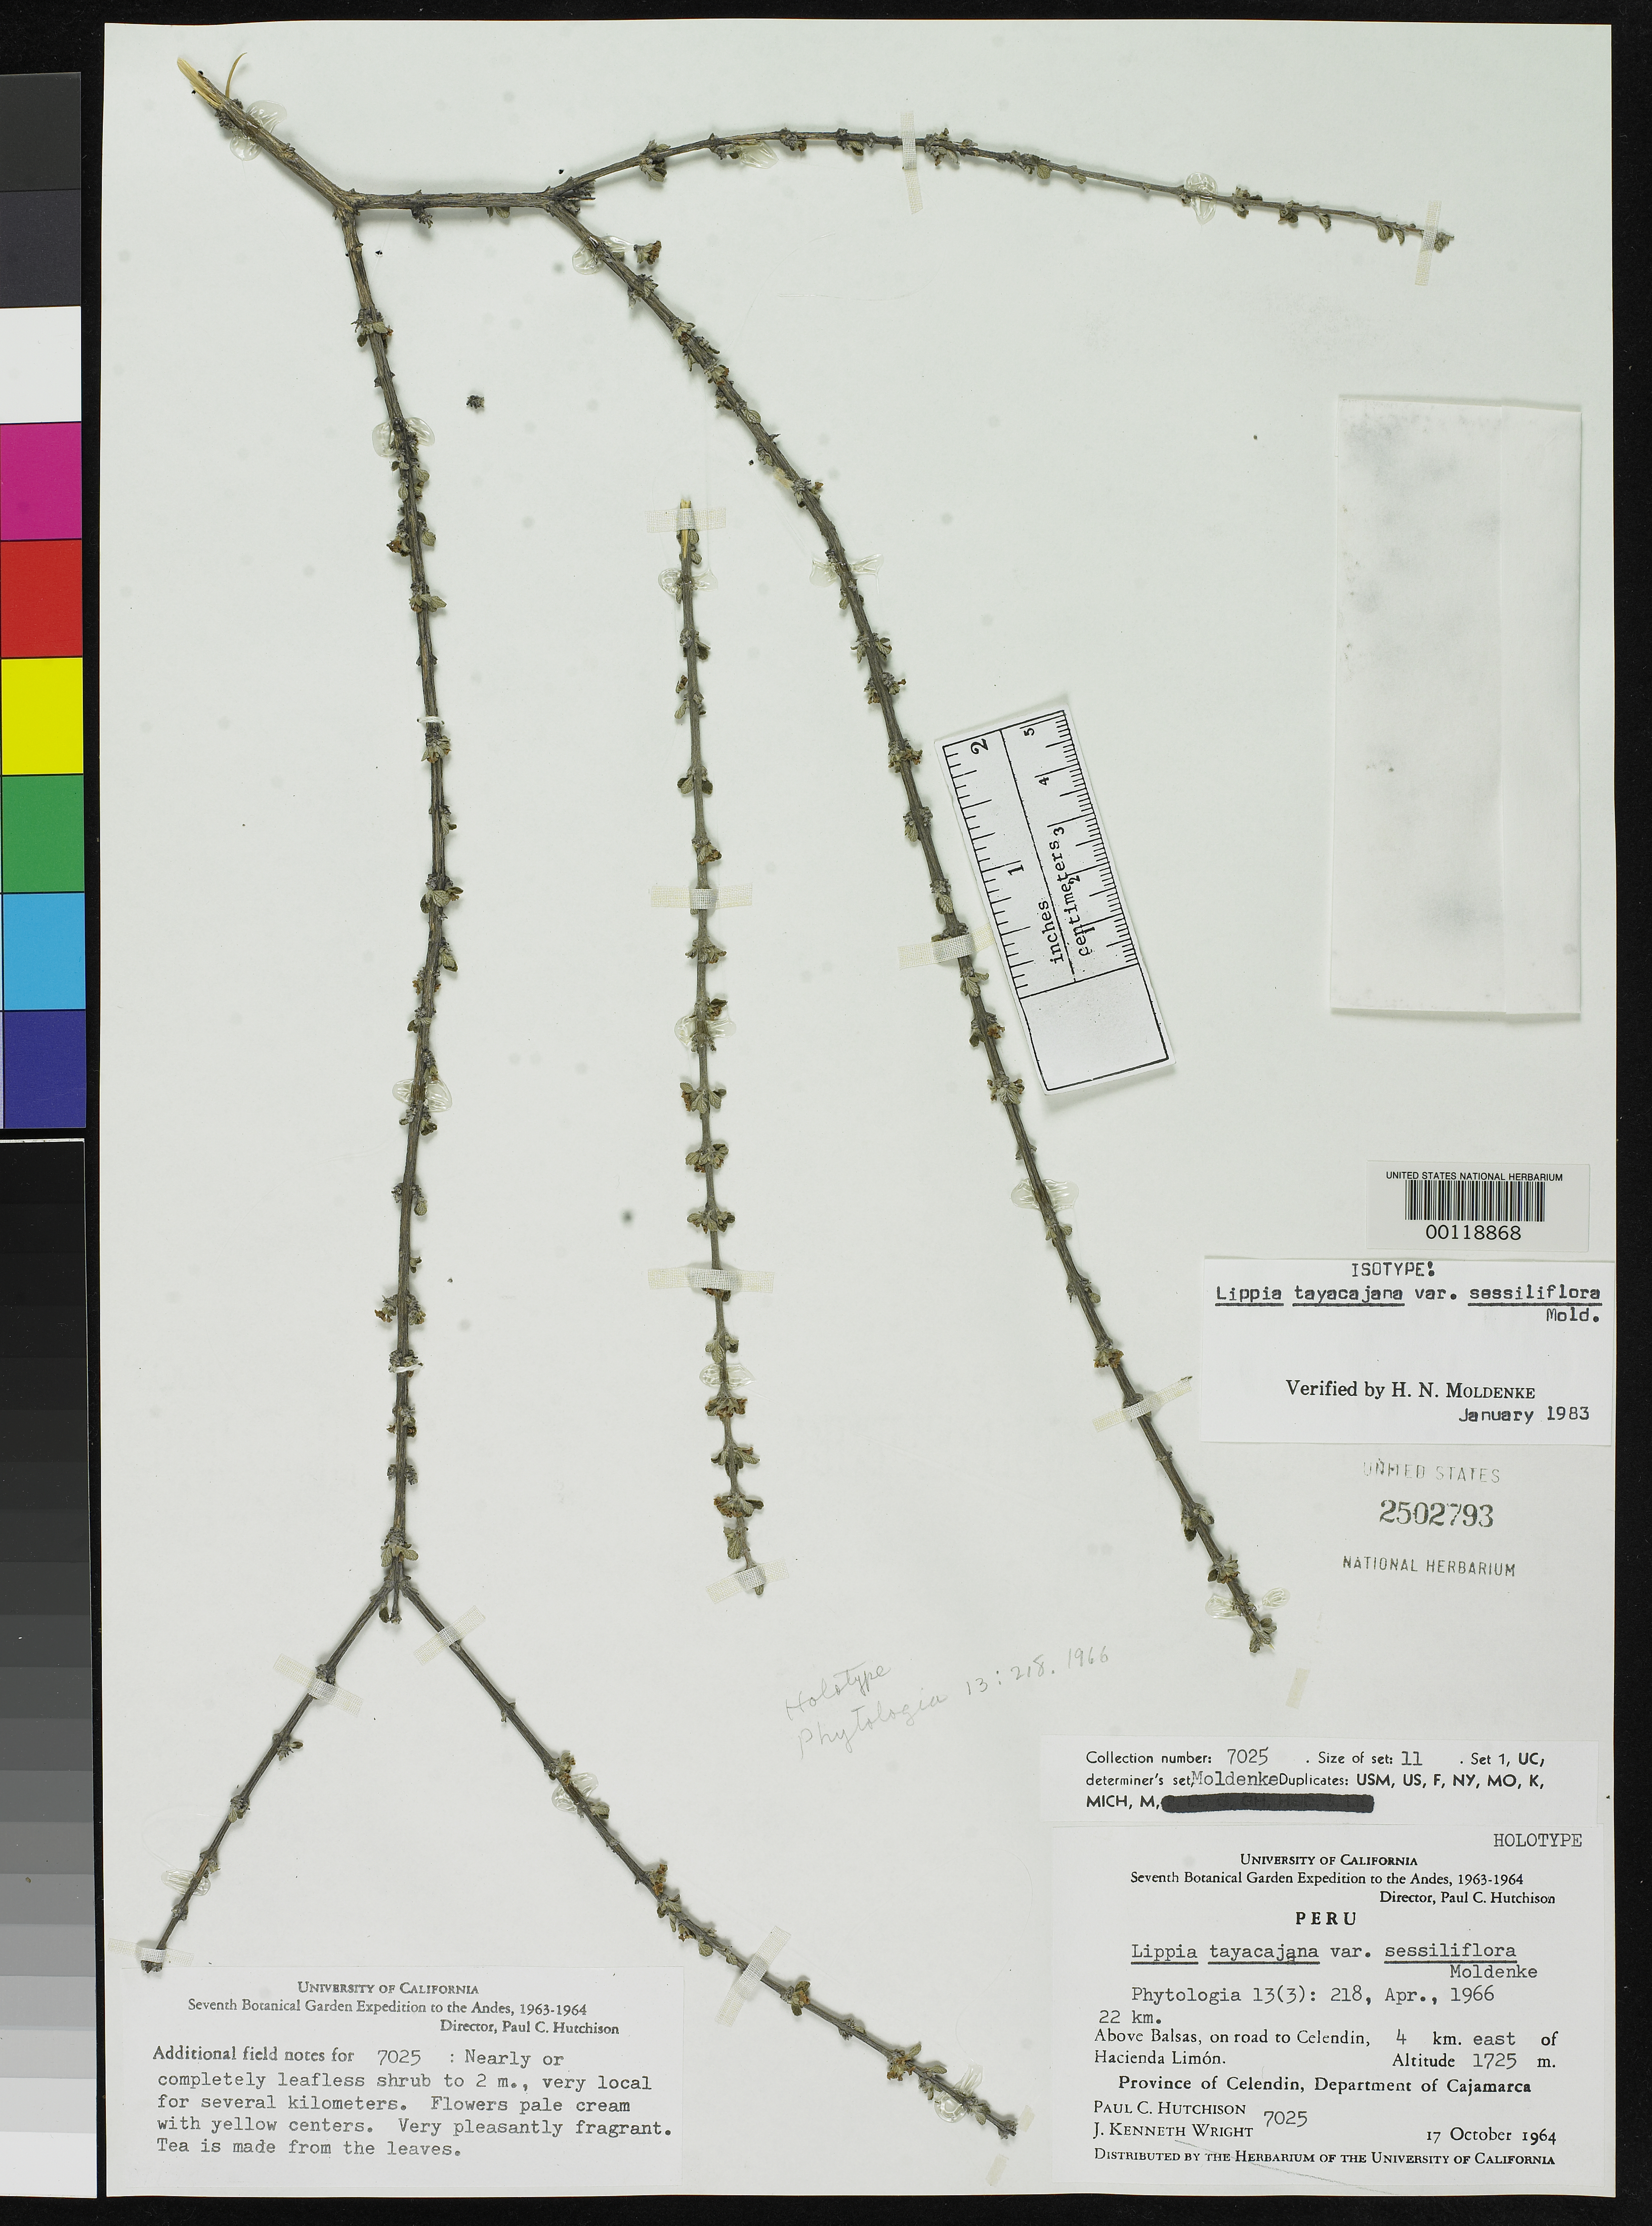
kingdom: Plantae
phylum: Tracheophyta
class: Magnoliopsida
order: Lamiales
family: Verbenaceae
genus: Lippia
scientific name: Lippia tayacajana var. sessiliflora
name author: Moldenke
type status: Holotype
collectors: P. C. Hutchison & J. K. Wright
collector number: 7025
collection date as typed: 17 Oct 1964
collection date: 1964-10-17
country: Peru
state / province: Cajamarca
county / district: Celendín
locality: above Balsas, road to Celendín, Hacienda Limón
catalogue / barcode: US 2502793